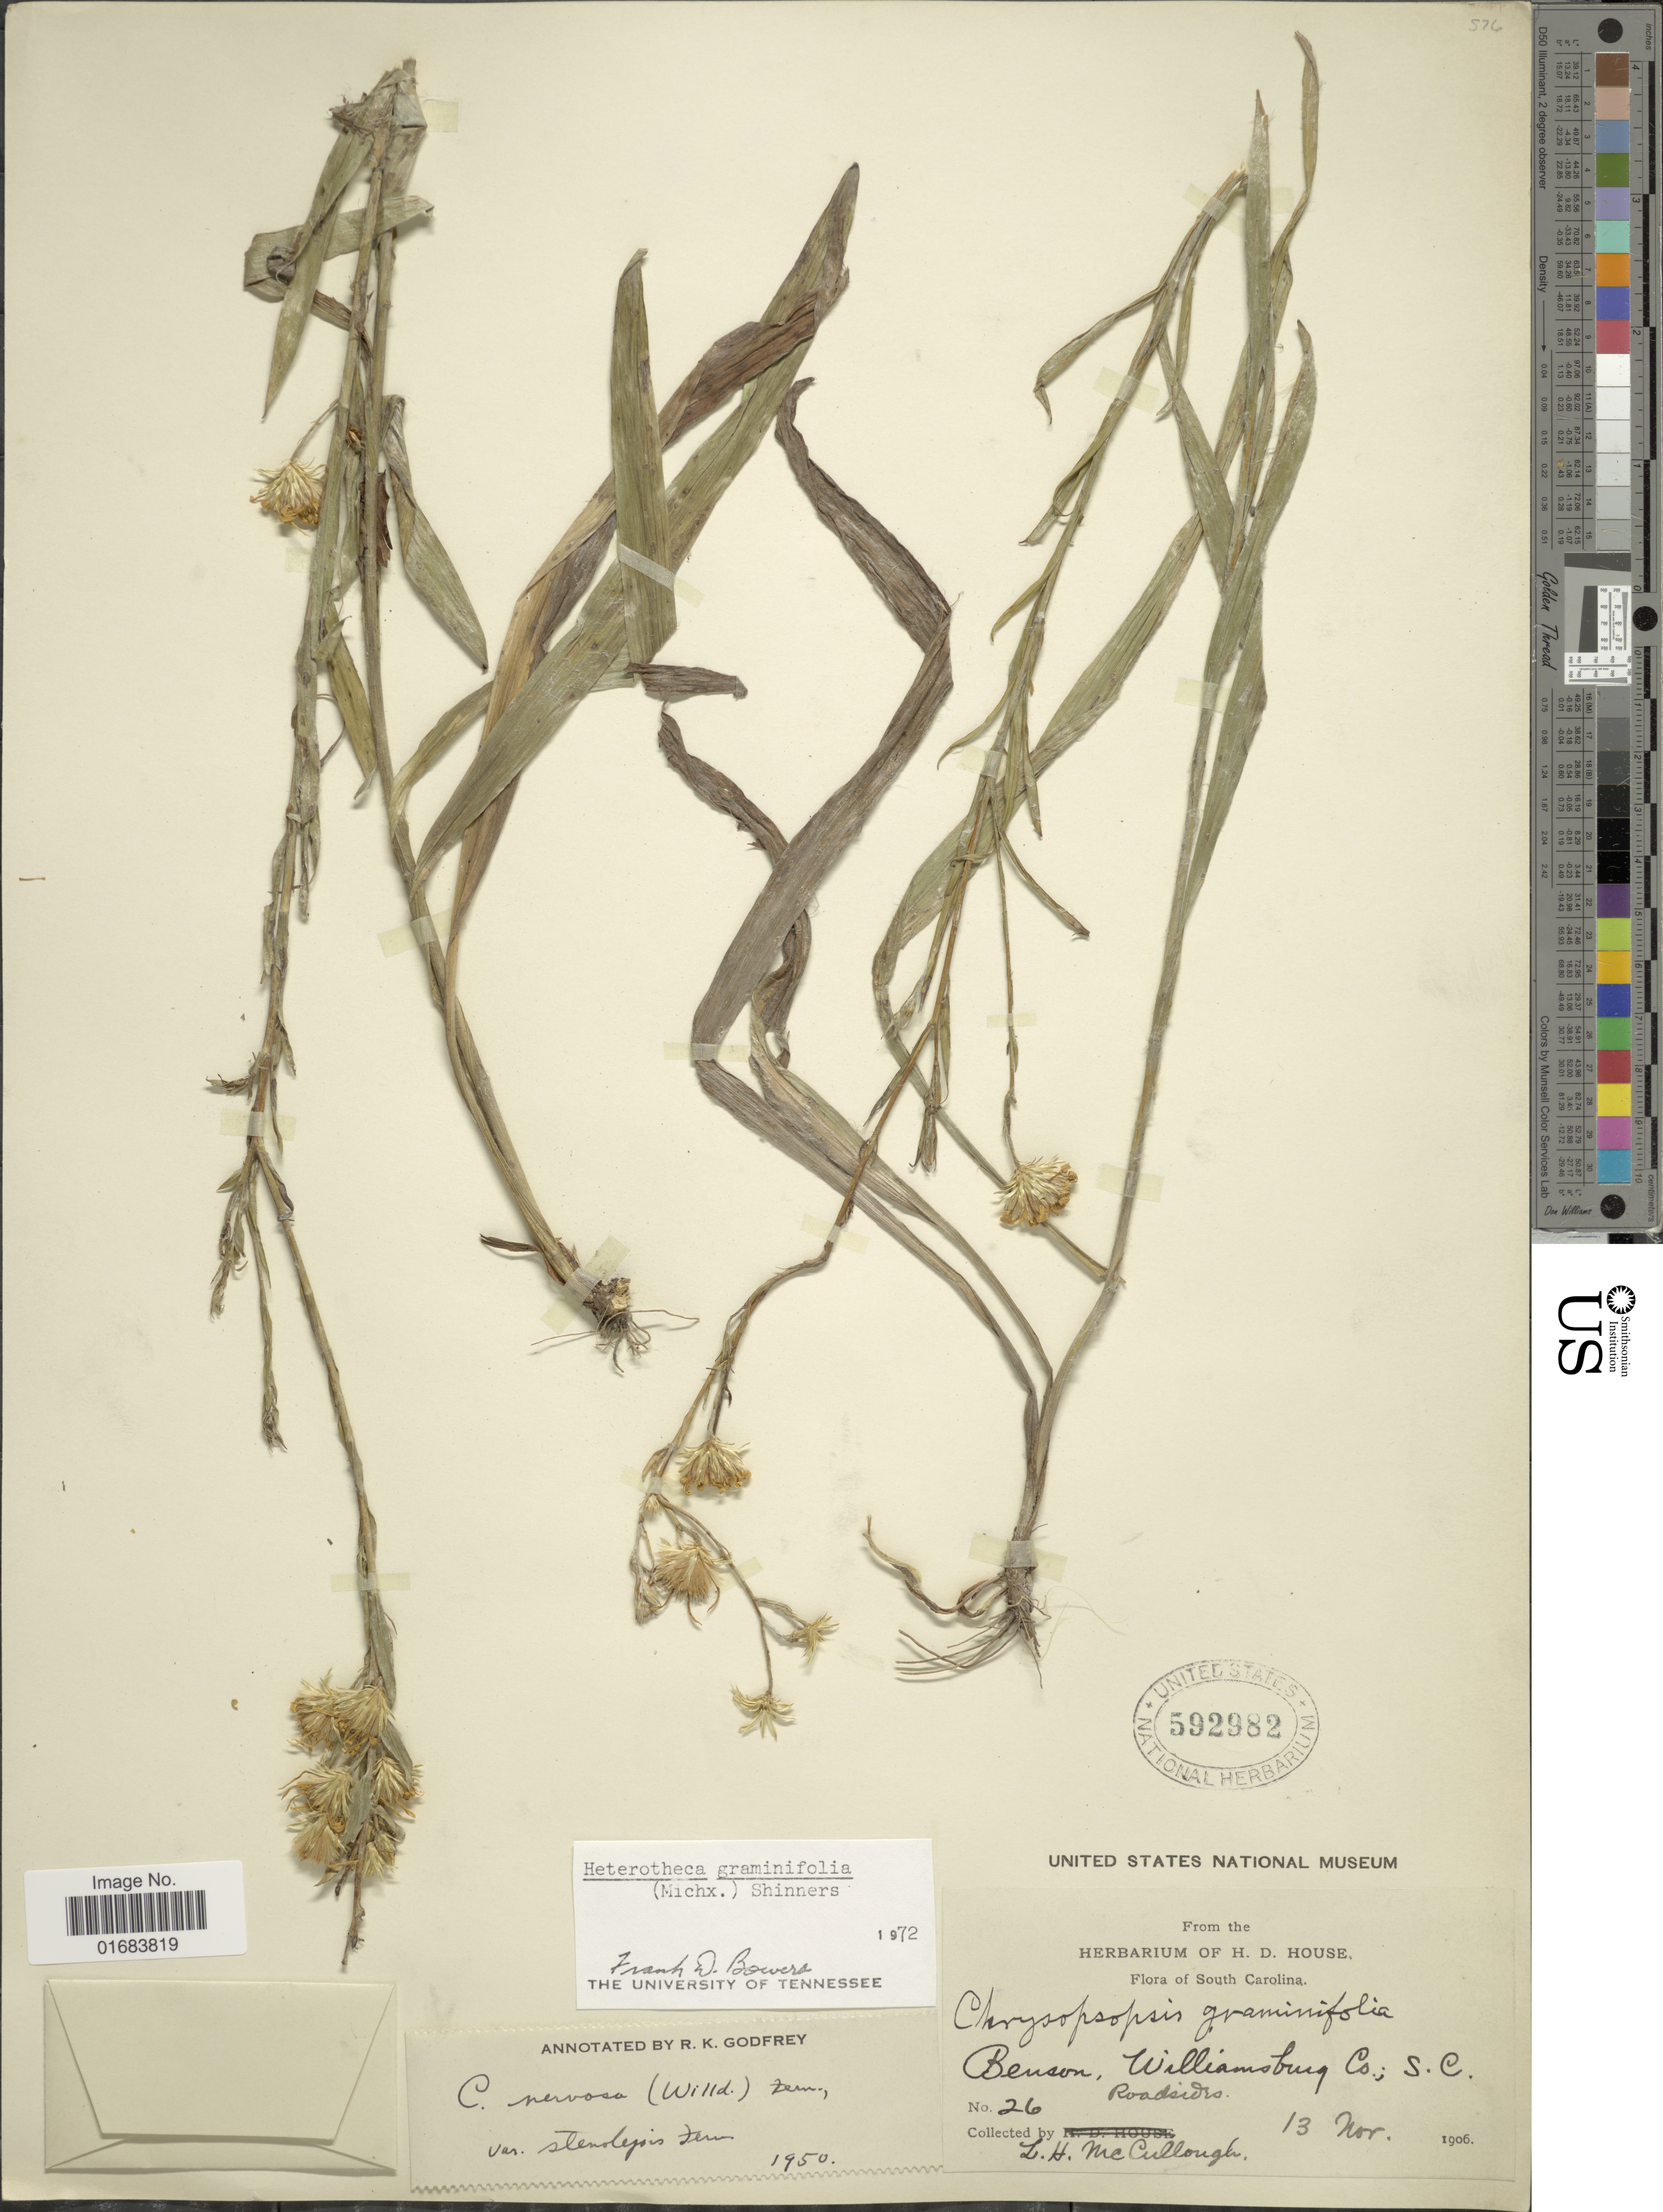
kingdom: Plantae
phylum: Tracheophyta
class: Magnoliopsida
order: Asterales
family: Asteraceae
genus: Pityopsis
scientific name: Pityopsis graminifolia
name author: (Michx.) Nutt.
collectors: L. McCullough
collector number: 26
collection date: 1906-11-13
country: United States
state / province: South Carolina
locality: Benson, Williamsburg Co. Roadsides.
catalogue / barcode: US 592982